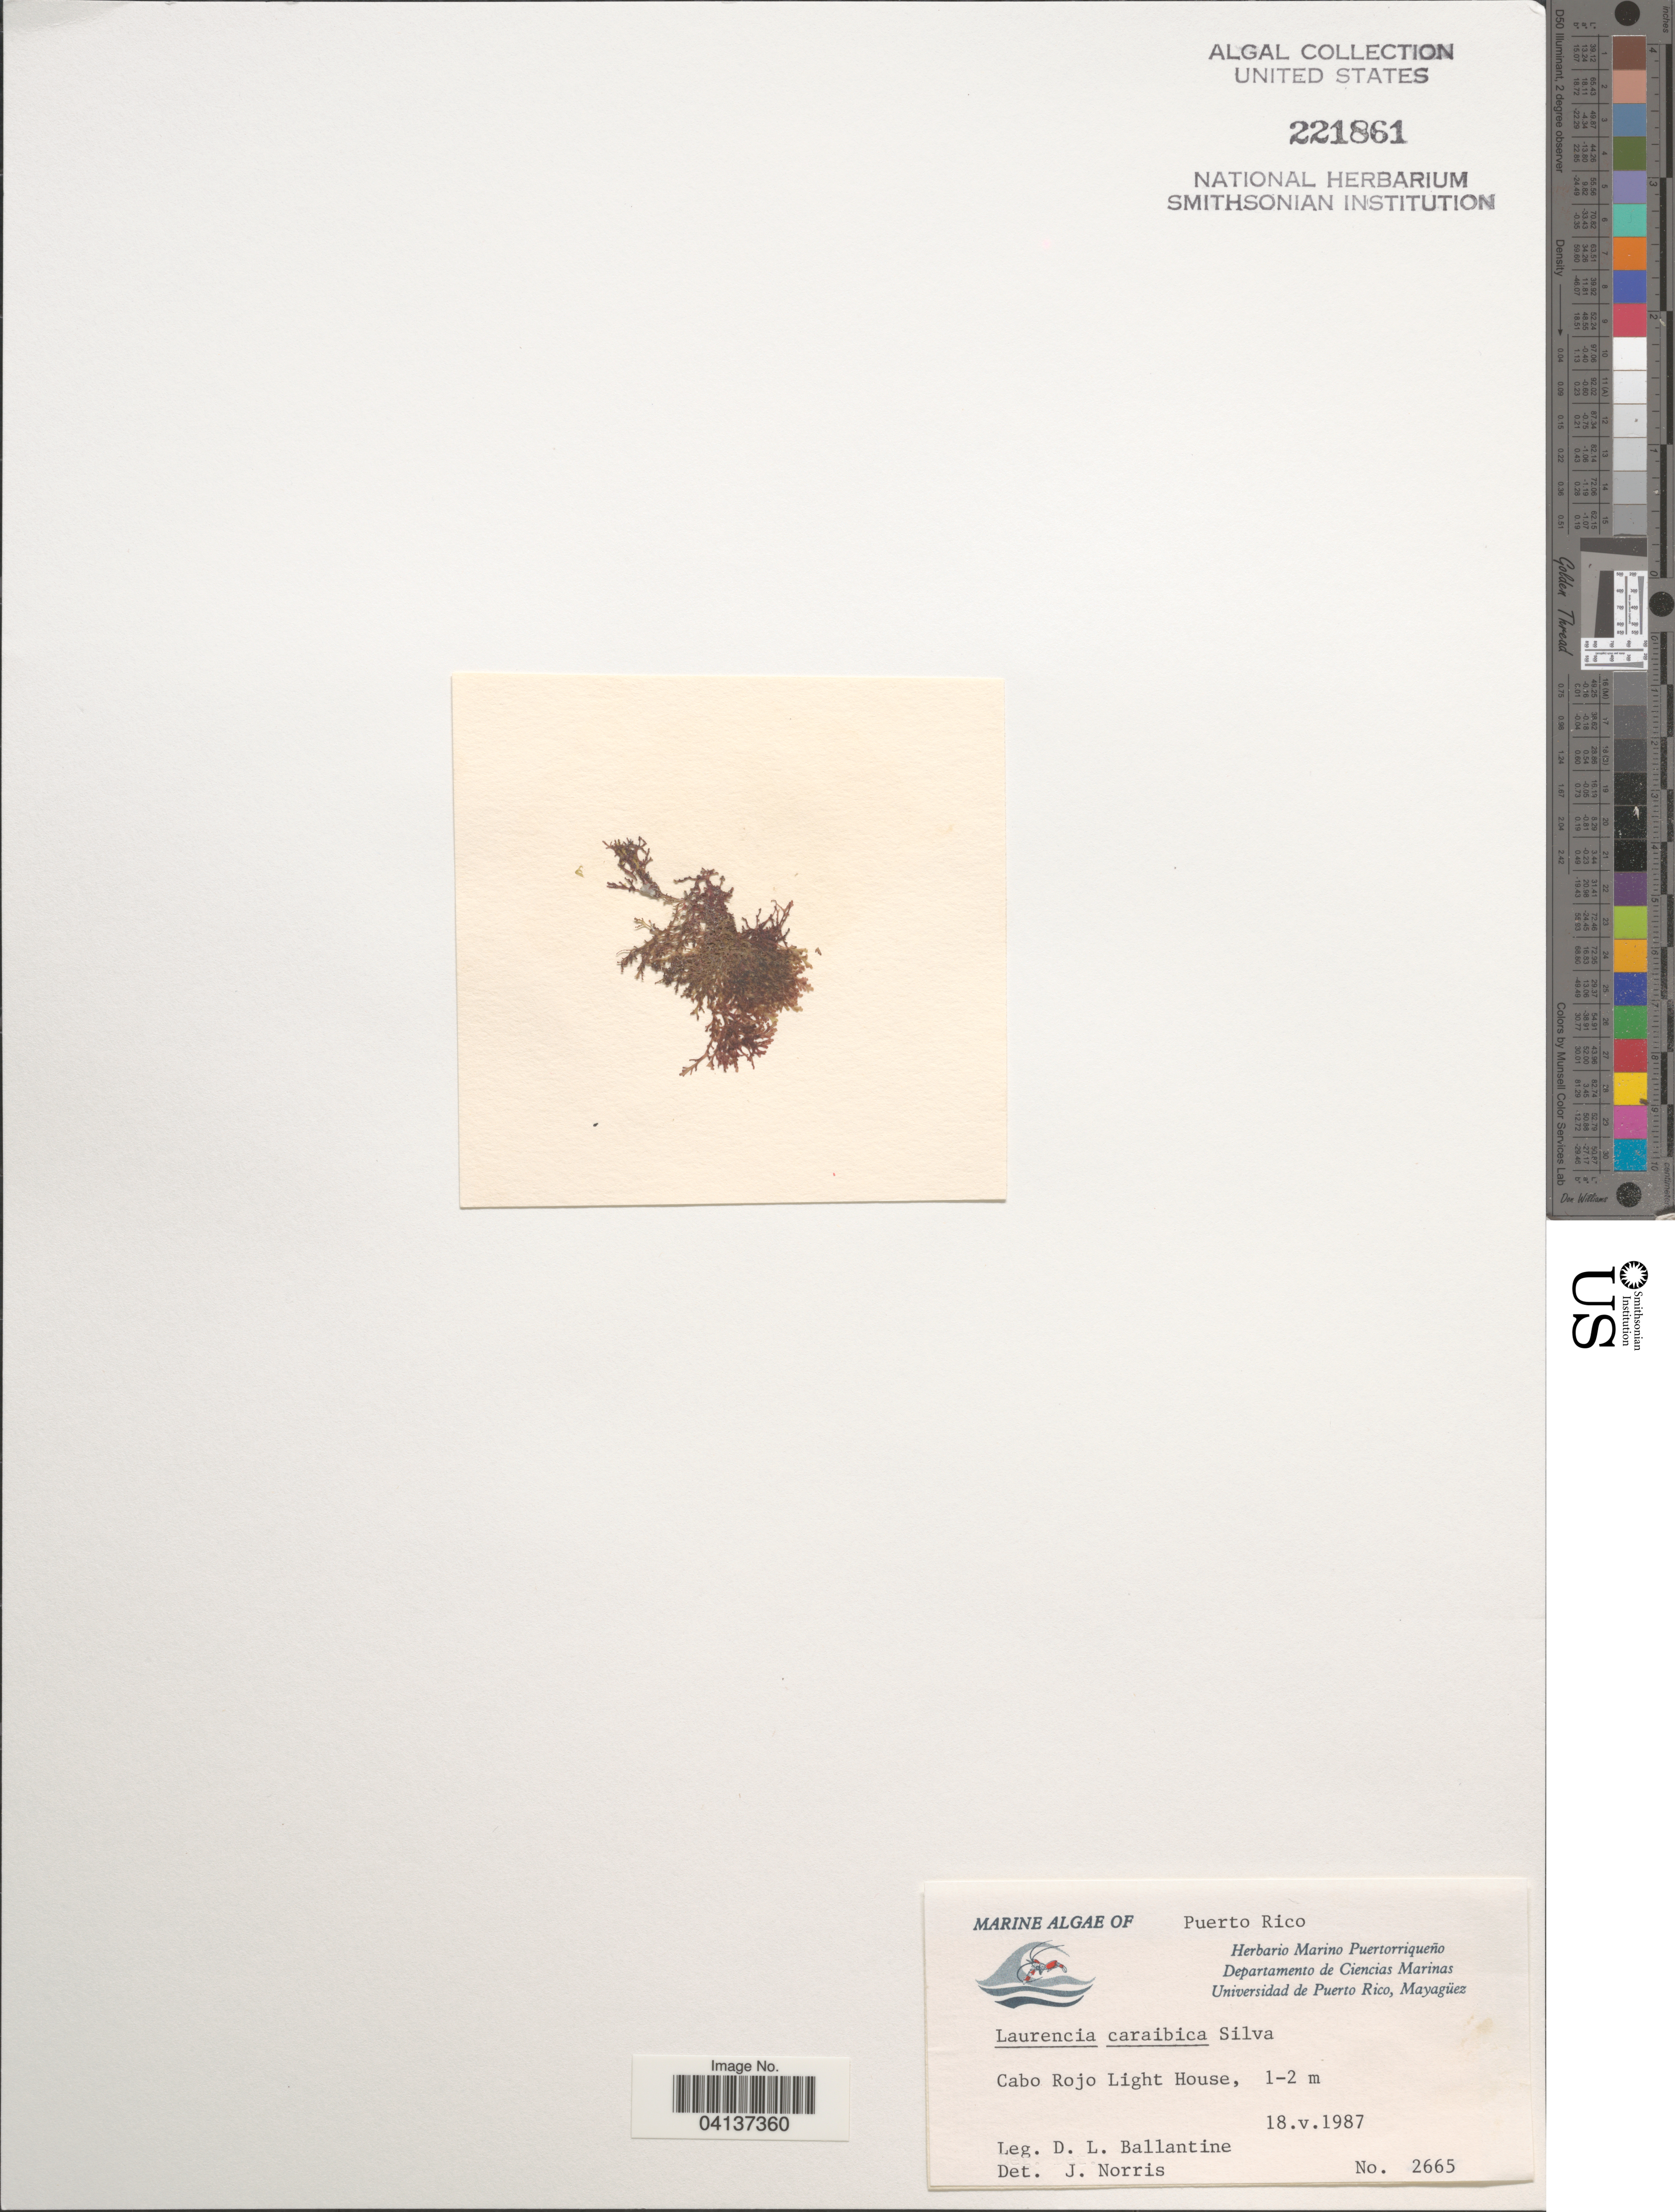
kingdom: Plantae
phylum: Rhodophyta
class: Florideophyceae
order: Ceramiales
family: Rhodomelaceae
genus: Laurencia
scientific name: Laurencia caraibica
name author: P.C. Silva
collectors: D.L. Ballantine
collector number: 2665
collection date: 1987-05-18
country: Puerto Rico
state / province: Çabo Rojo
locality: Cabo Rojo Light House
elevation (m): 1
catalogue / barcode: US 221861